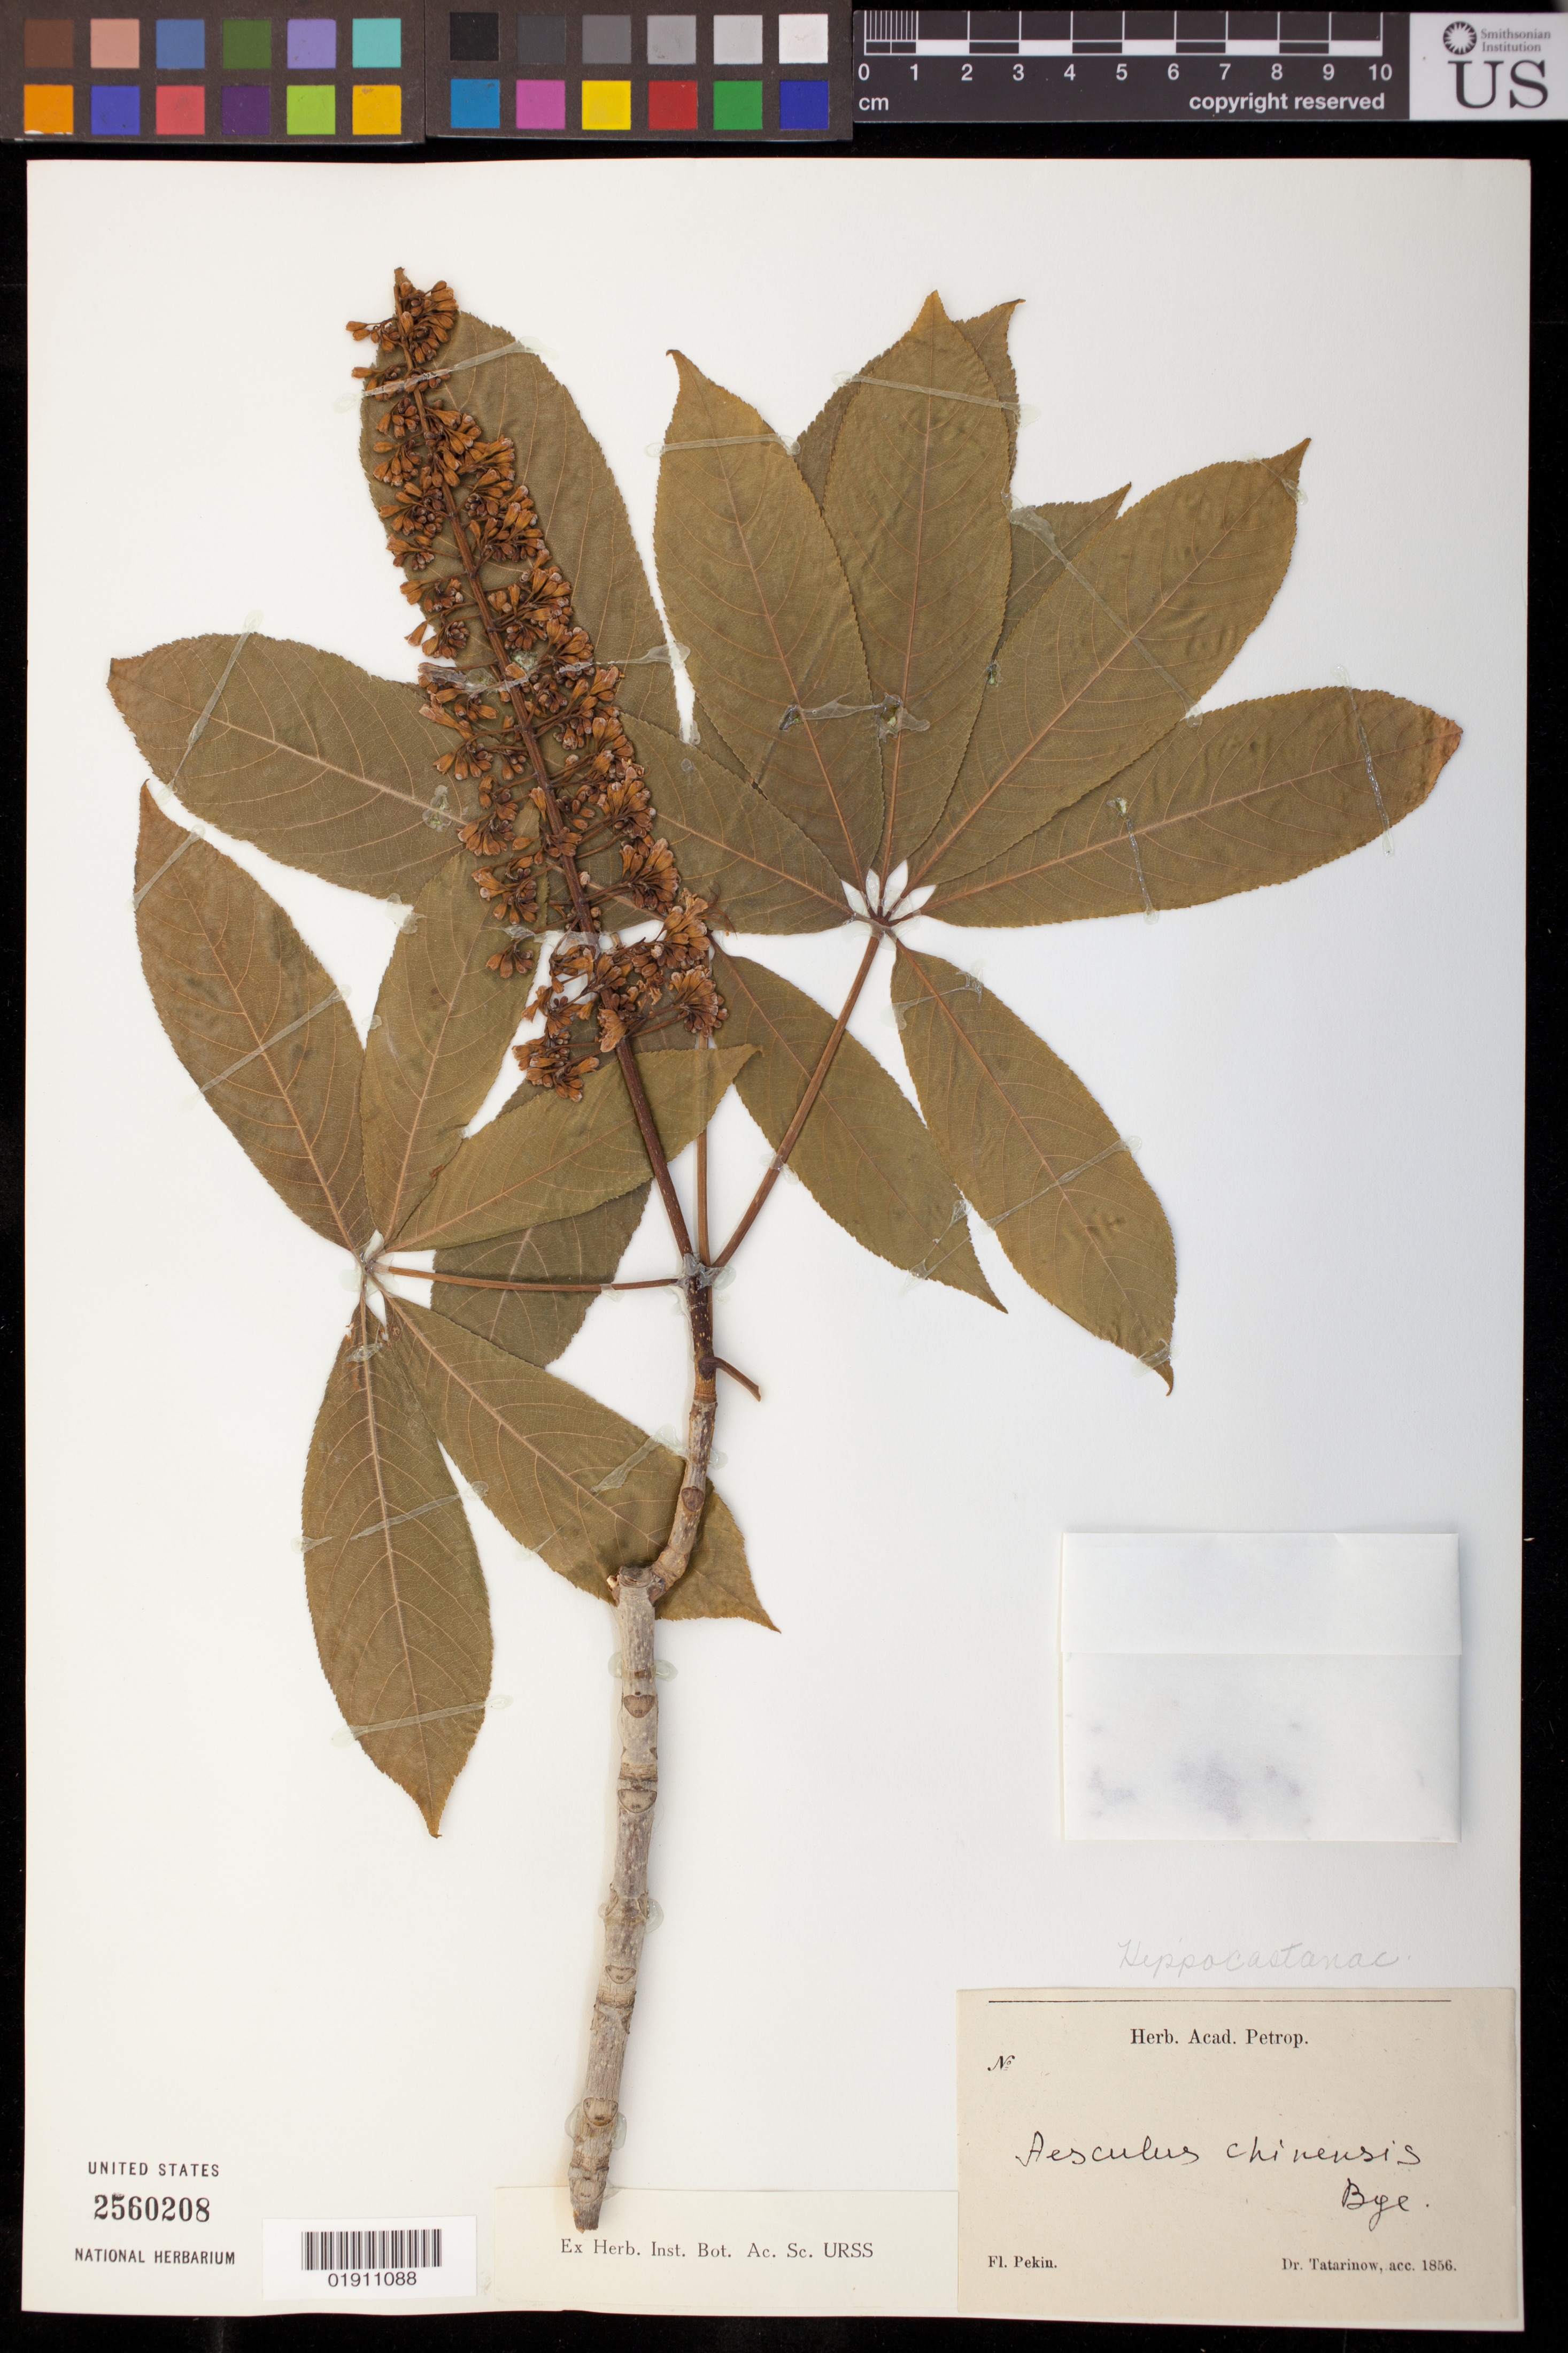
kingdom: Plantae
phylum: Tracheophyta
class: Magnoliopsida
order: Sapindales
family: Sapindaceae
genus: Aesculus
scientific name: Aesculus chinensis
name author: Bunge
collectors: -. Tatarinow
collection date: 1856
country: China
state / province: Beijing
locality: Pekin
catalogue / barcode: US 2560208